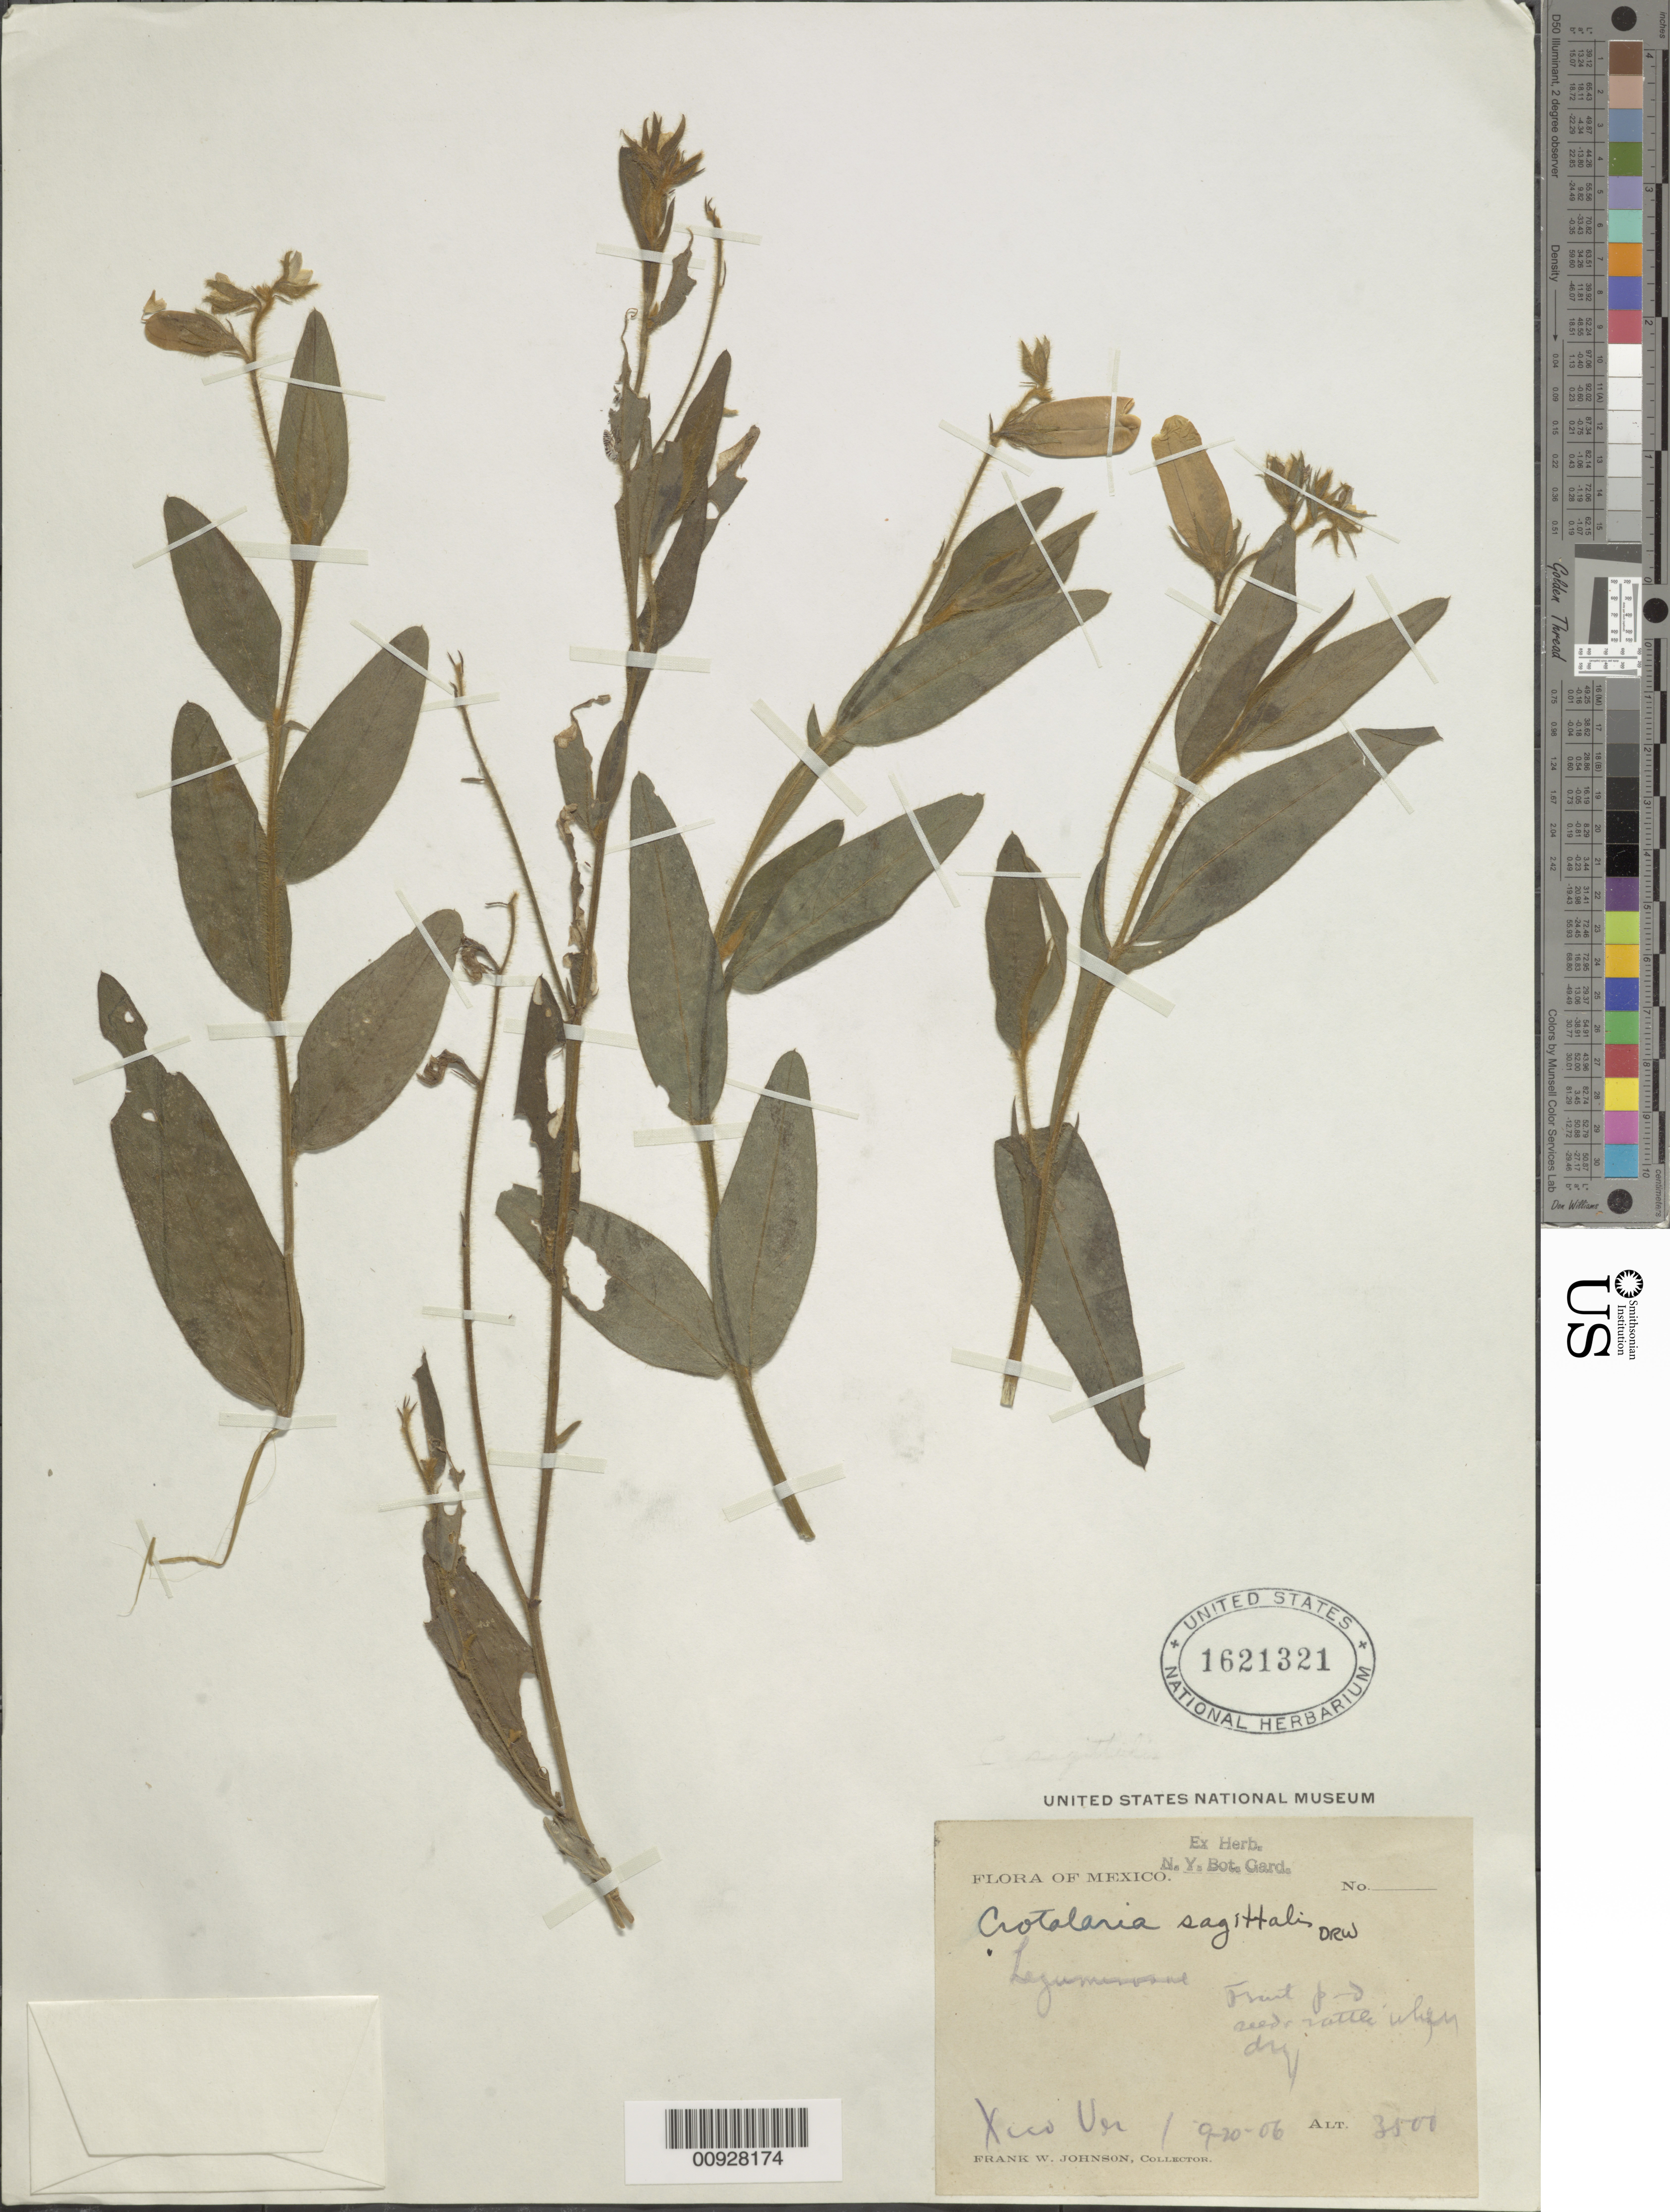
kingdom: Plantae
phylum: Tracheophyta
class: Magnoliopsida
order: Fabales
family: Fabaceae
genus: Crotalaria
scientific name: Crotalaria sagittalis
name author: L.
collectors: F. W. Johnson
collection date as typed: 20 Sep 1906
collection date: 1906-09-20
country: Mexico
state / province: Veracruz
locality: Xico, Veracruz.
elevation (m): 1067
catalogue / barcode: US 1621321